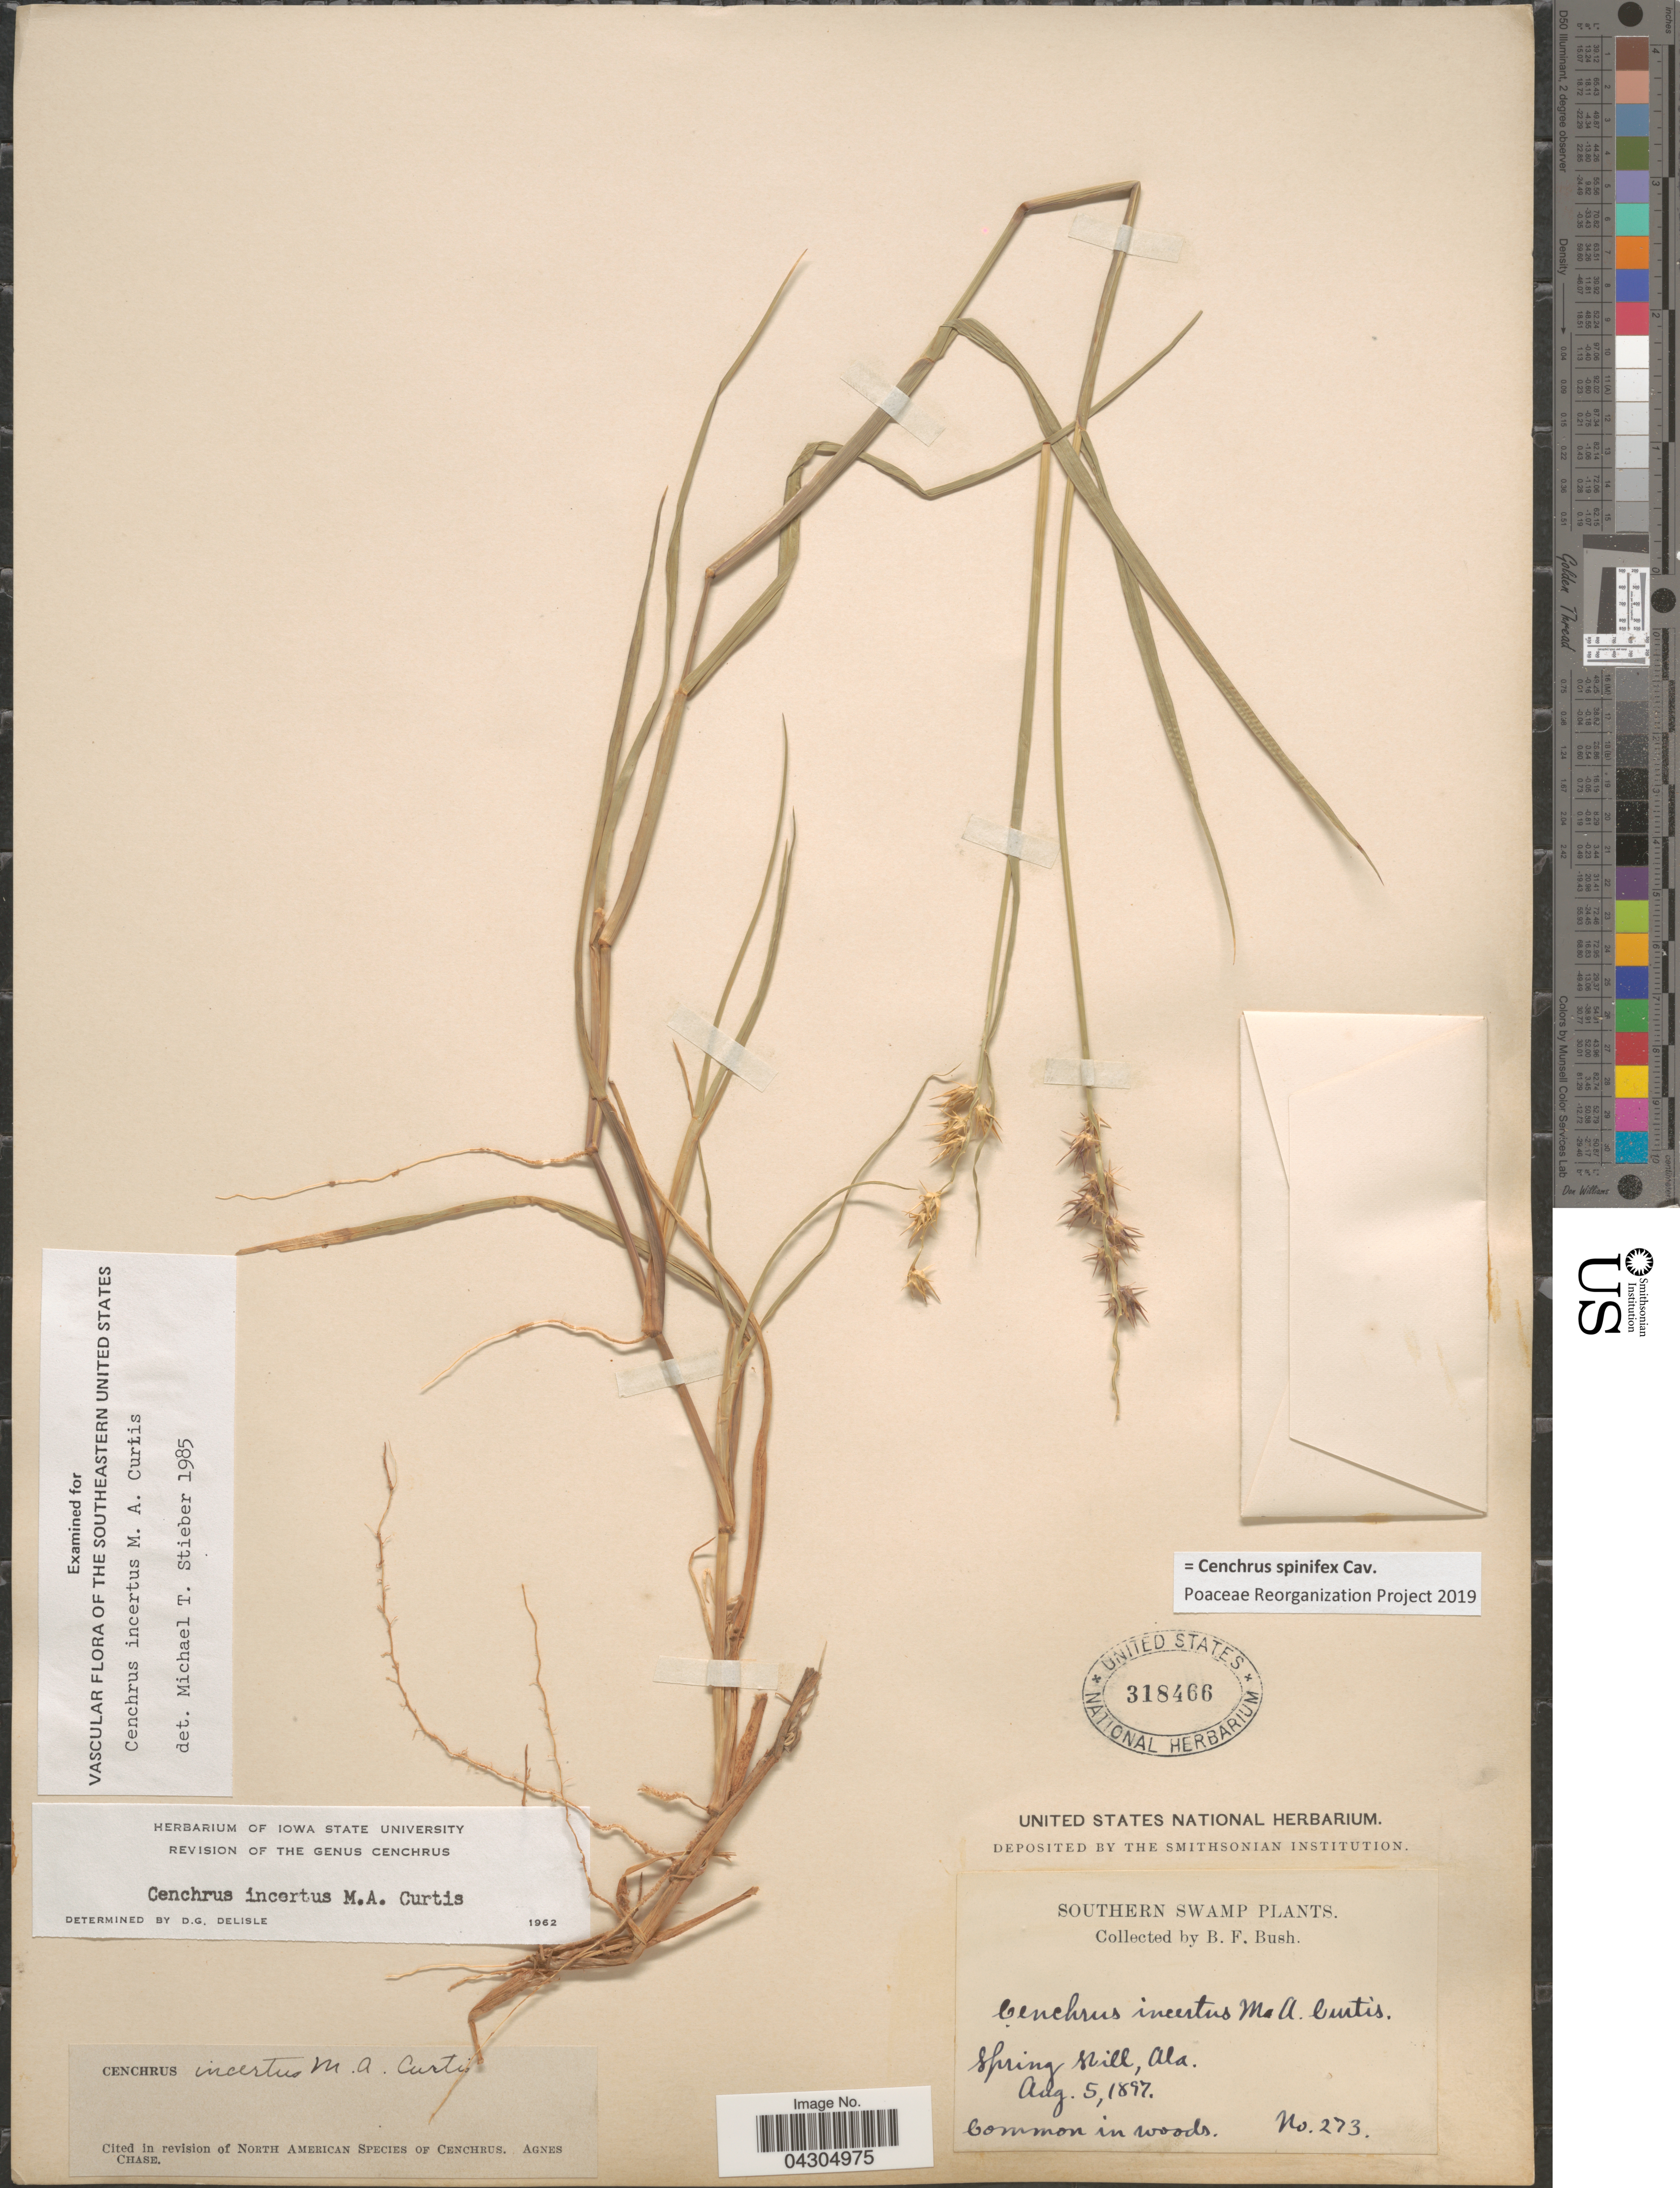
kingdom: Plantae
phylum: Tracheophyta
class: Liliopsida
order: Poales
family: Poaceae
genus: Cenchrus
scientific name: Cenchrus spinifex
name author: Cav.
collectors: B. F. Bush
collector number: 273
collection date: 1897-08-05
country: United States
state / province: Alabama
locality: Southern Swamp. Spring Hill.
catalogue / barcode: US 318466